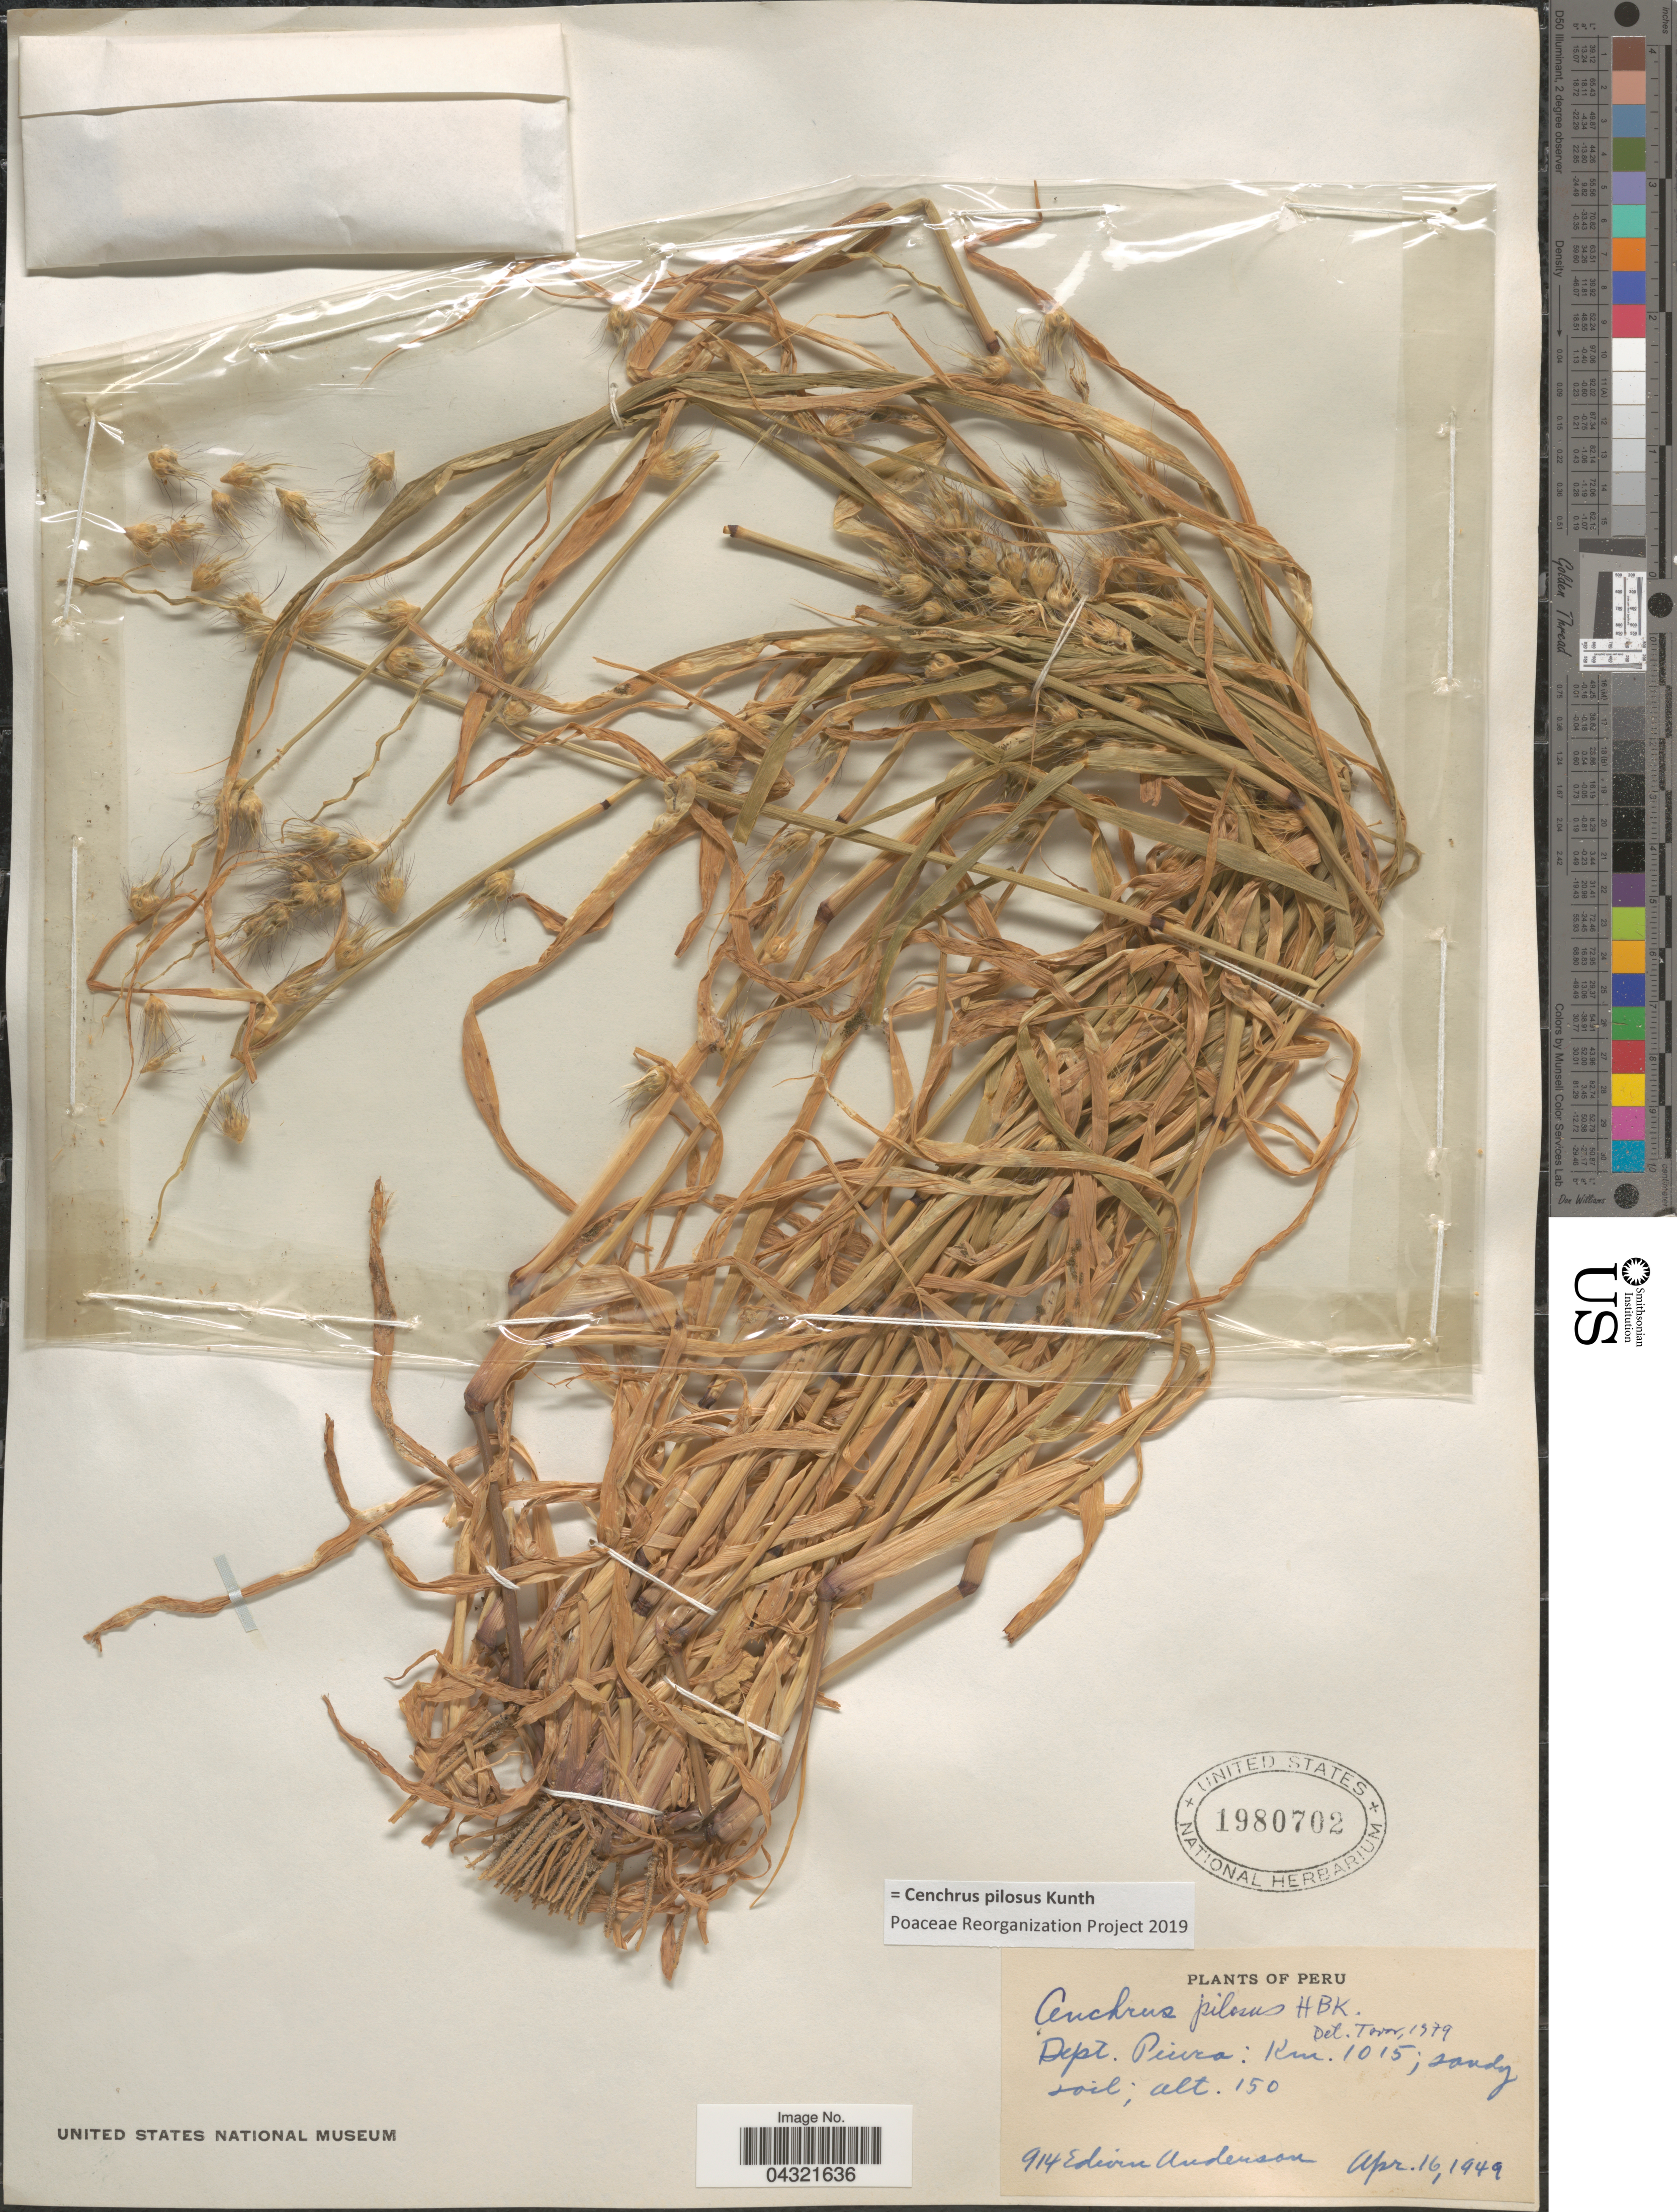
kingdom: Plantae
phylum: Tracheophyta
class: Liliopsida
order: Poales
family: Poaceae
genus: Cenchrus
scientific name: Cenchrus pilosus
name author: Kunth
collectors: E. Anderson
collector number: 914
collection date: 1949-04-16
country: Peru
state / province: Piura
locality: Dept. Piura: Km 1015; sandy soil.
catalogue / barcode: US 1980702